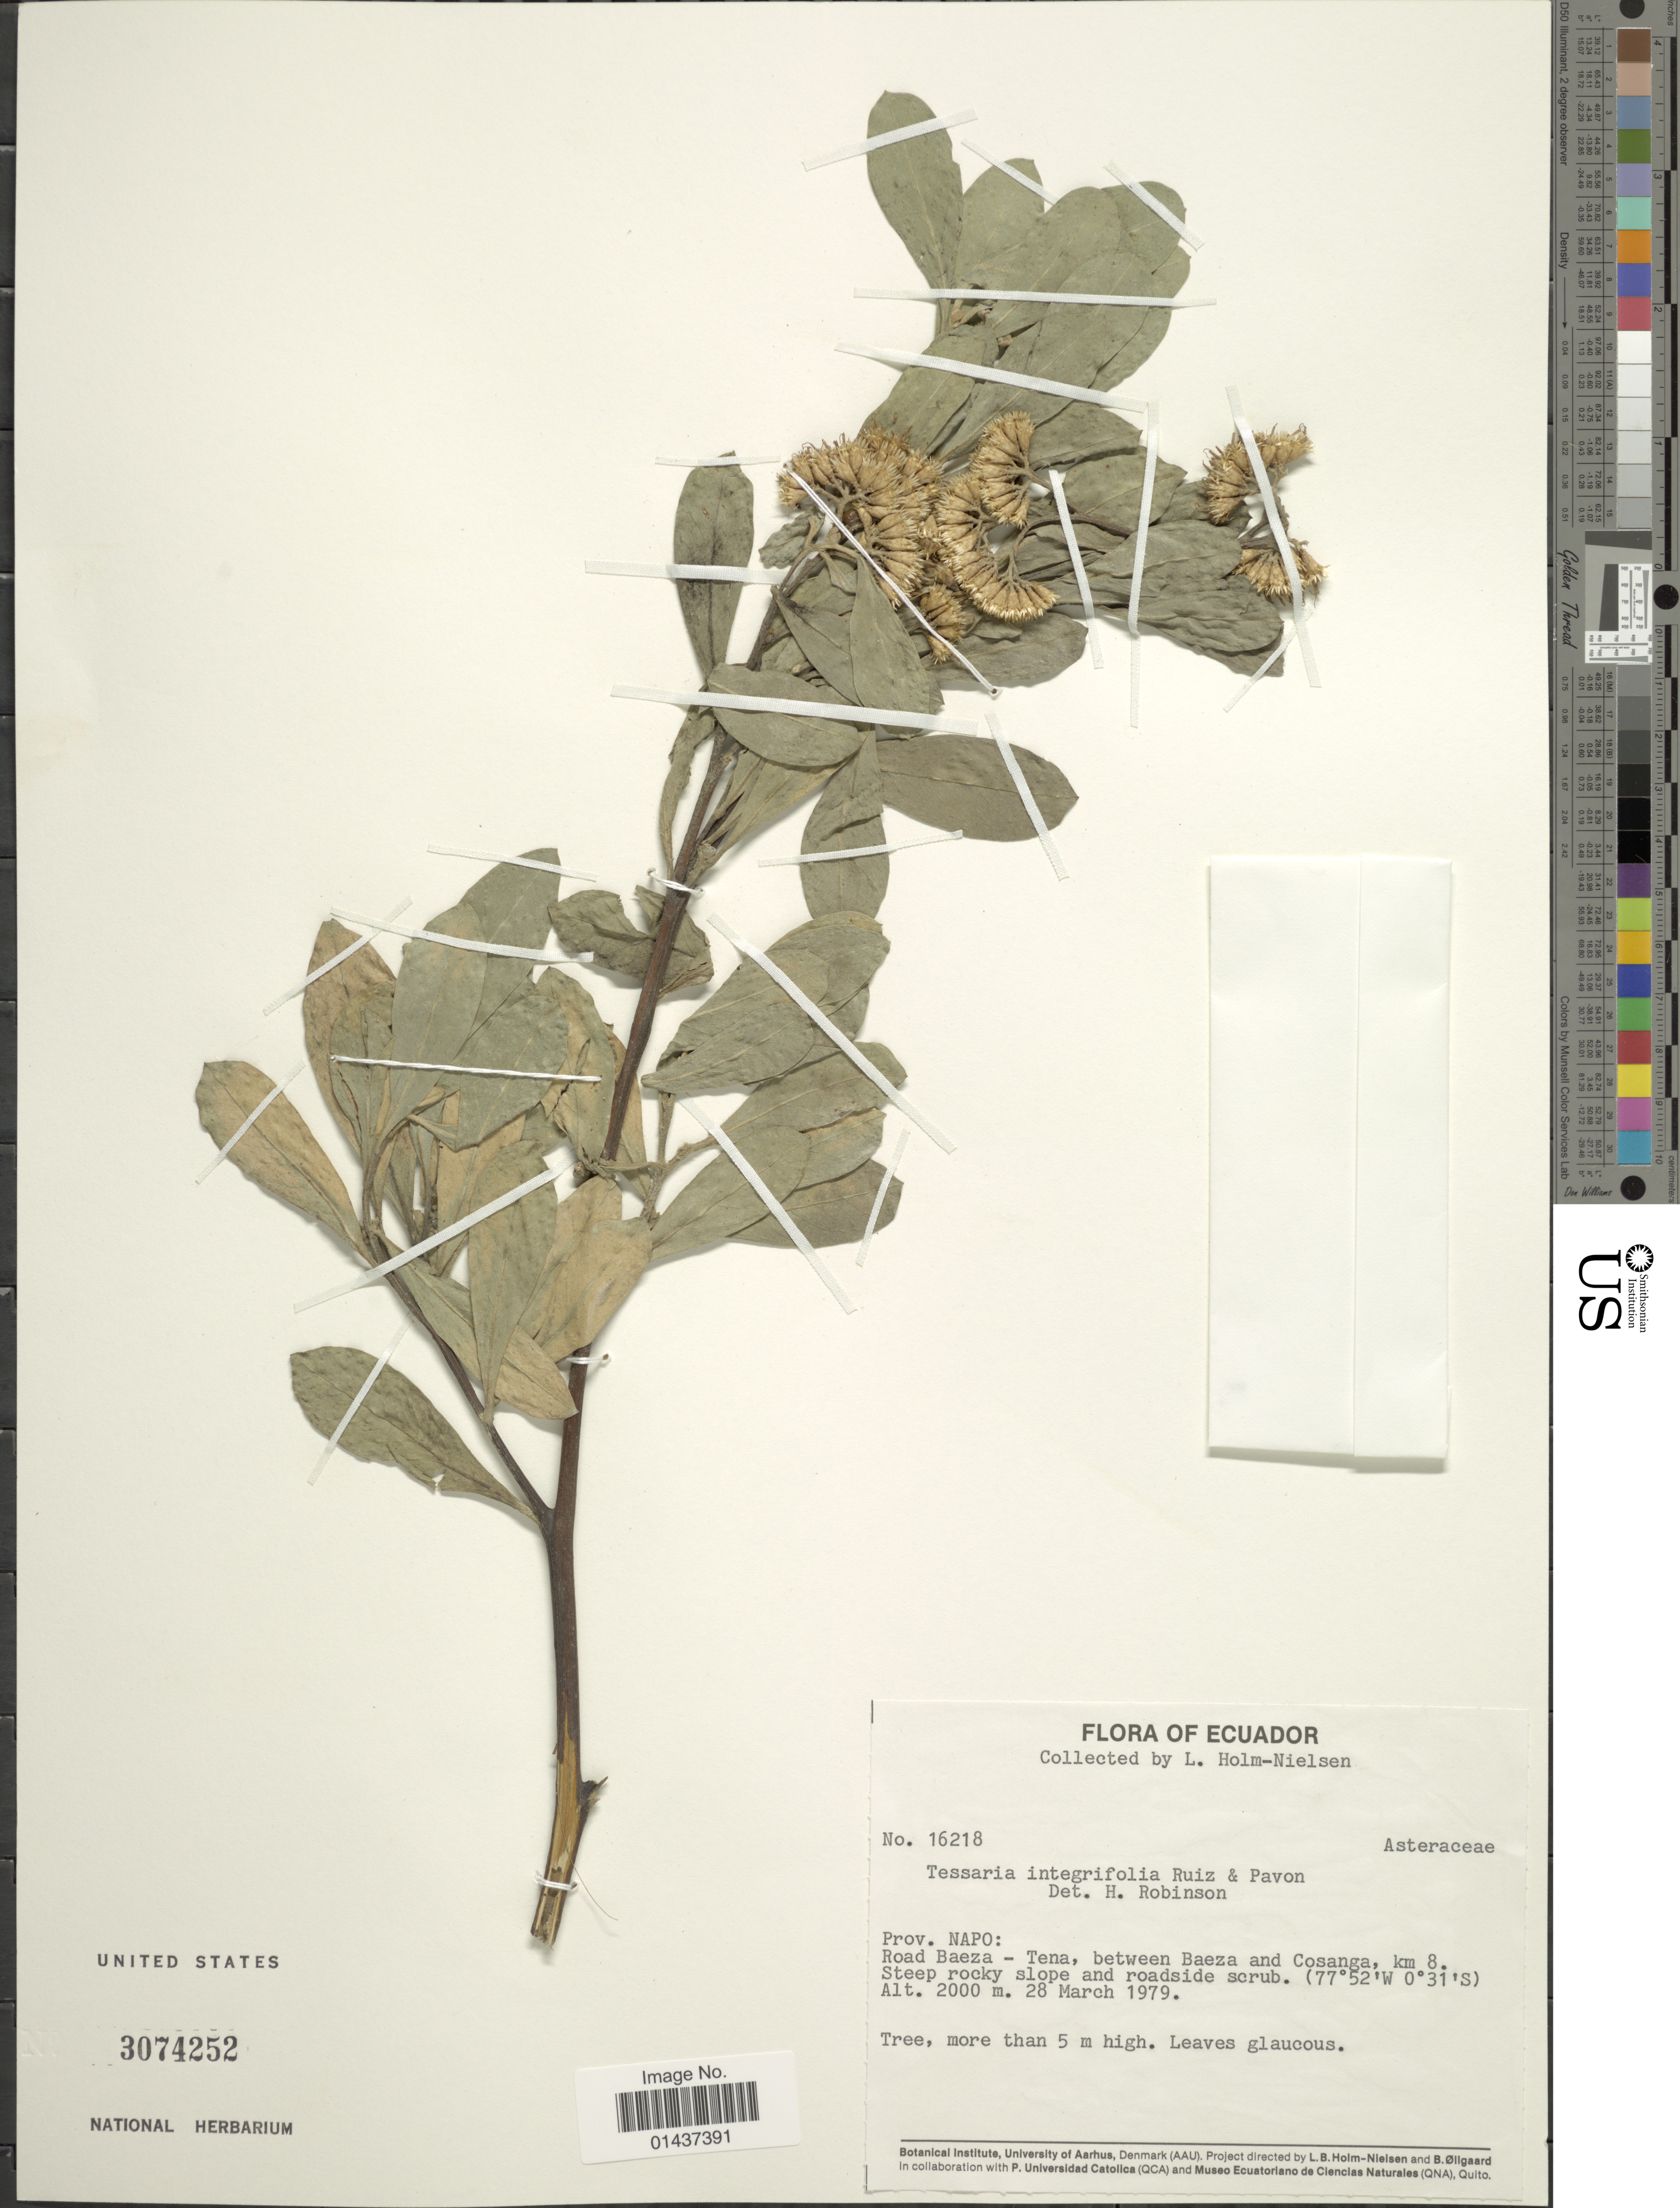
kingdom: Plantae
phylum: Tracheophyta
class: Magnoliopsida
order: Asterales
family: Asteraceae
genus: Tessaria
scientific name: Tessaria integrifolia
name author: Ruiz & Pav.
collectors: L. B. Holm-Nielsen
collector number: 16218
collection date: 1979-03-28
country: Ecuador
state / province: Napo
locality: Road Baeza - Tena, between Baeza and Cosanga, km 8 Steep rocky slope and roadside scrub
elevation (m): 2000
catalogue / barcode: US 3074252